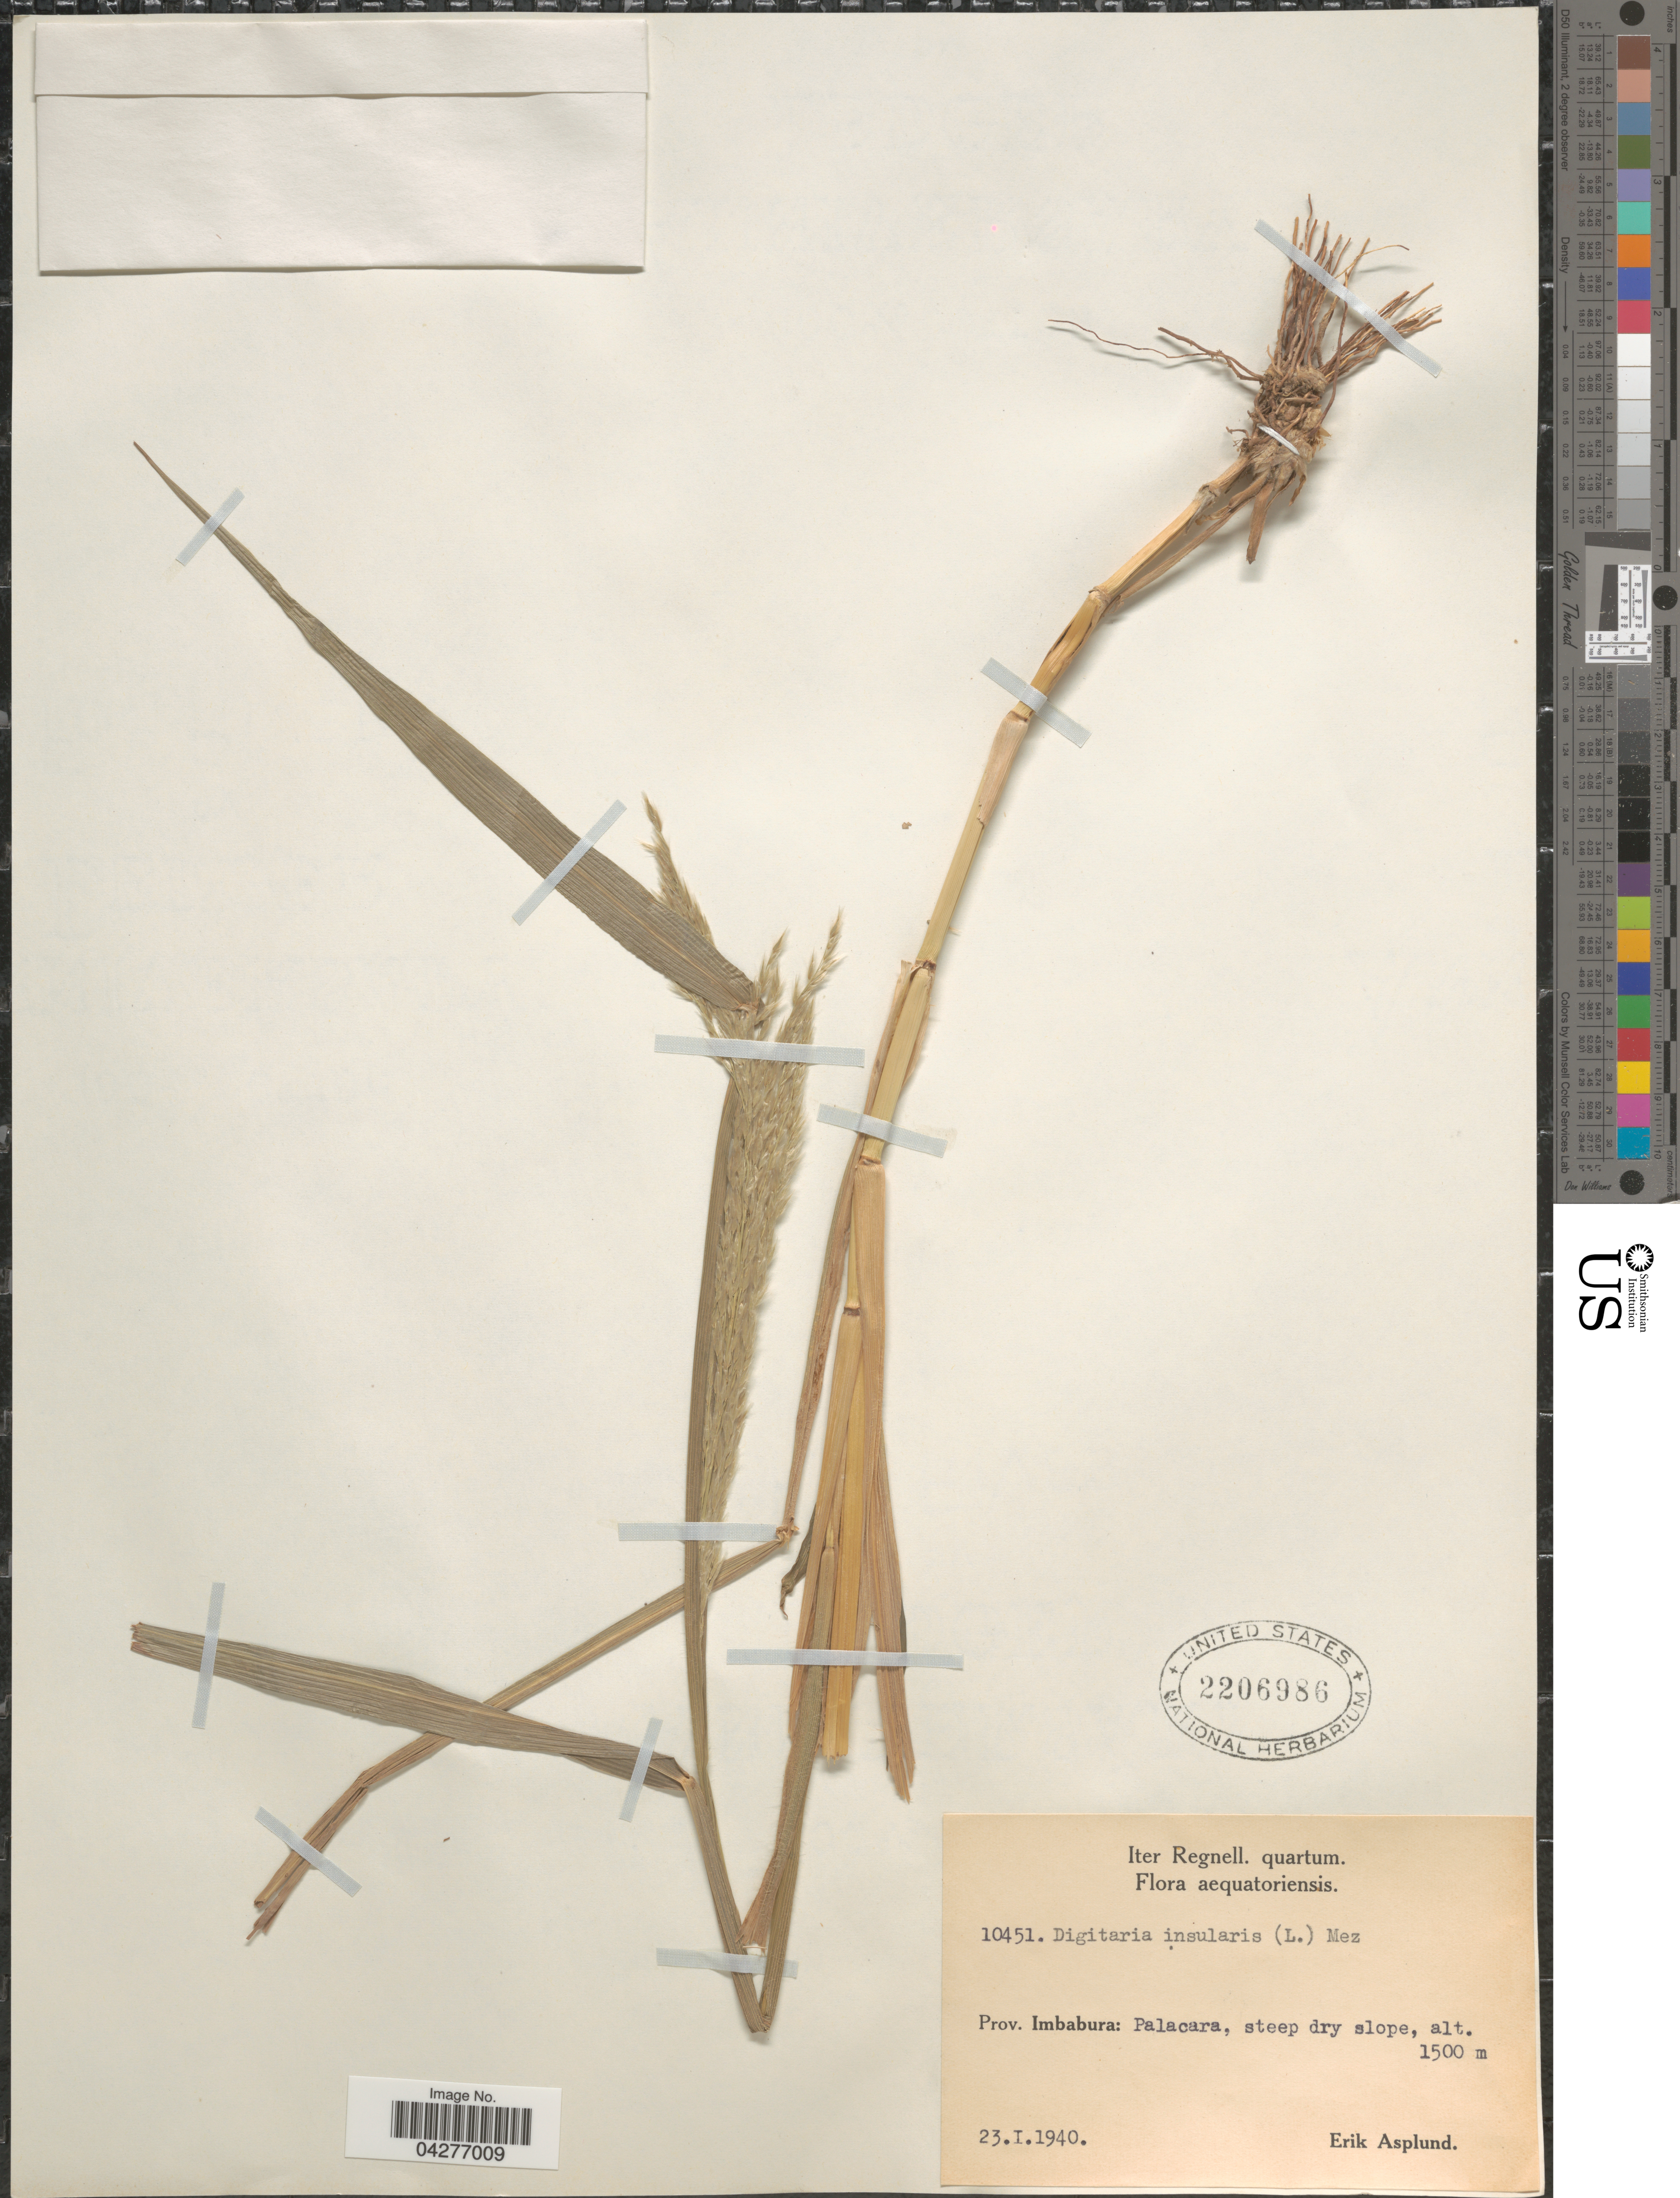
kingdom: Plantae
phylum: Tracheophyta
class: Liliopsida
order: Poales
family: Poaceae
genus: Digitaria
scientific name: Digitaria insularis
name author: (L.) Fedde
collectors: E. Asplund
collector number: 10451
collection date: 1940-01-23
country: Ecuador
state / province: Imbabura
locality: Iter Regnell. quartum. Aequatoriensis. Palacara, steep dry slope.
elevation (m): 1500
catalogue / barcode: US 2206986